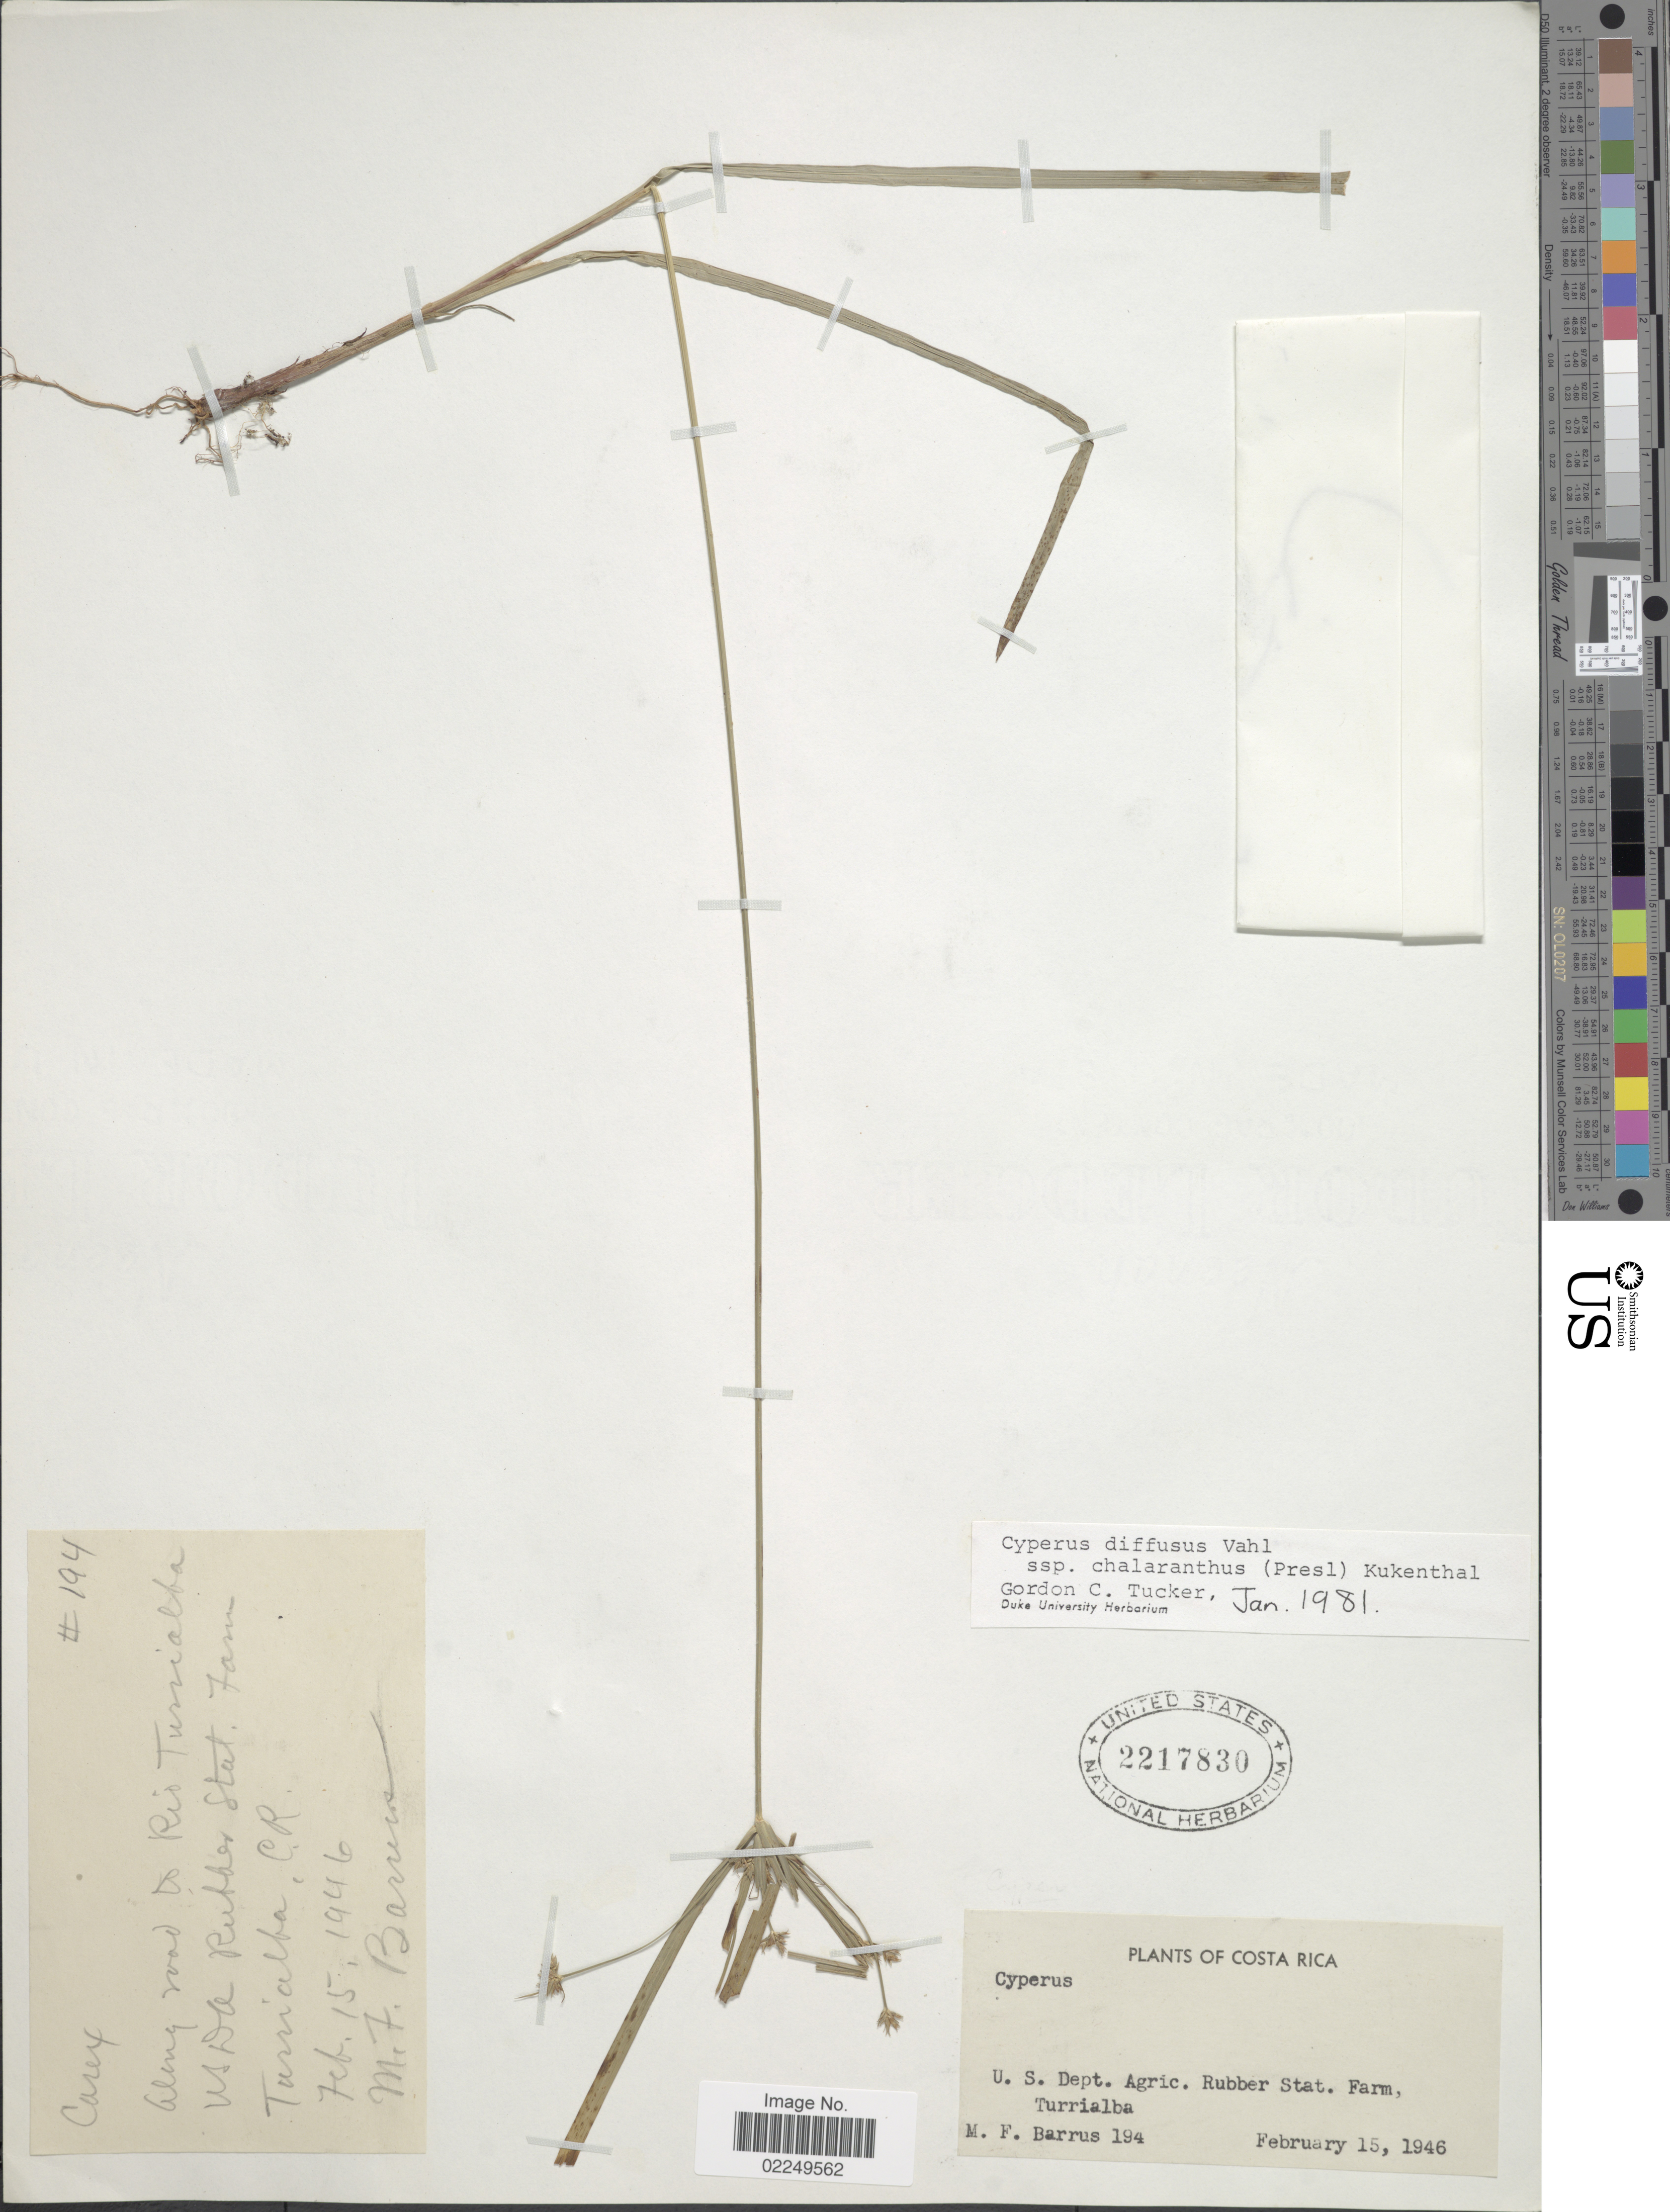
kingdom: Plantae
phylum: Tracheophyta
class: Liliopsida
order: Poales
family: Cyperaceae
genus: Cyperus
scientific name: Cyperus laxus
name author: Lam.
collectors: M. Barrus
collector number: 194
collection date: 1946-02-15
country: Costa Rica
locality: Turrialba. U. S. Dept. Agric. Rubber Stat Farm.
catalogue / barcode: US 2217830